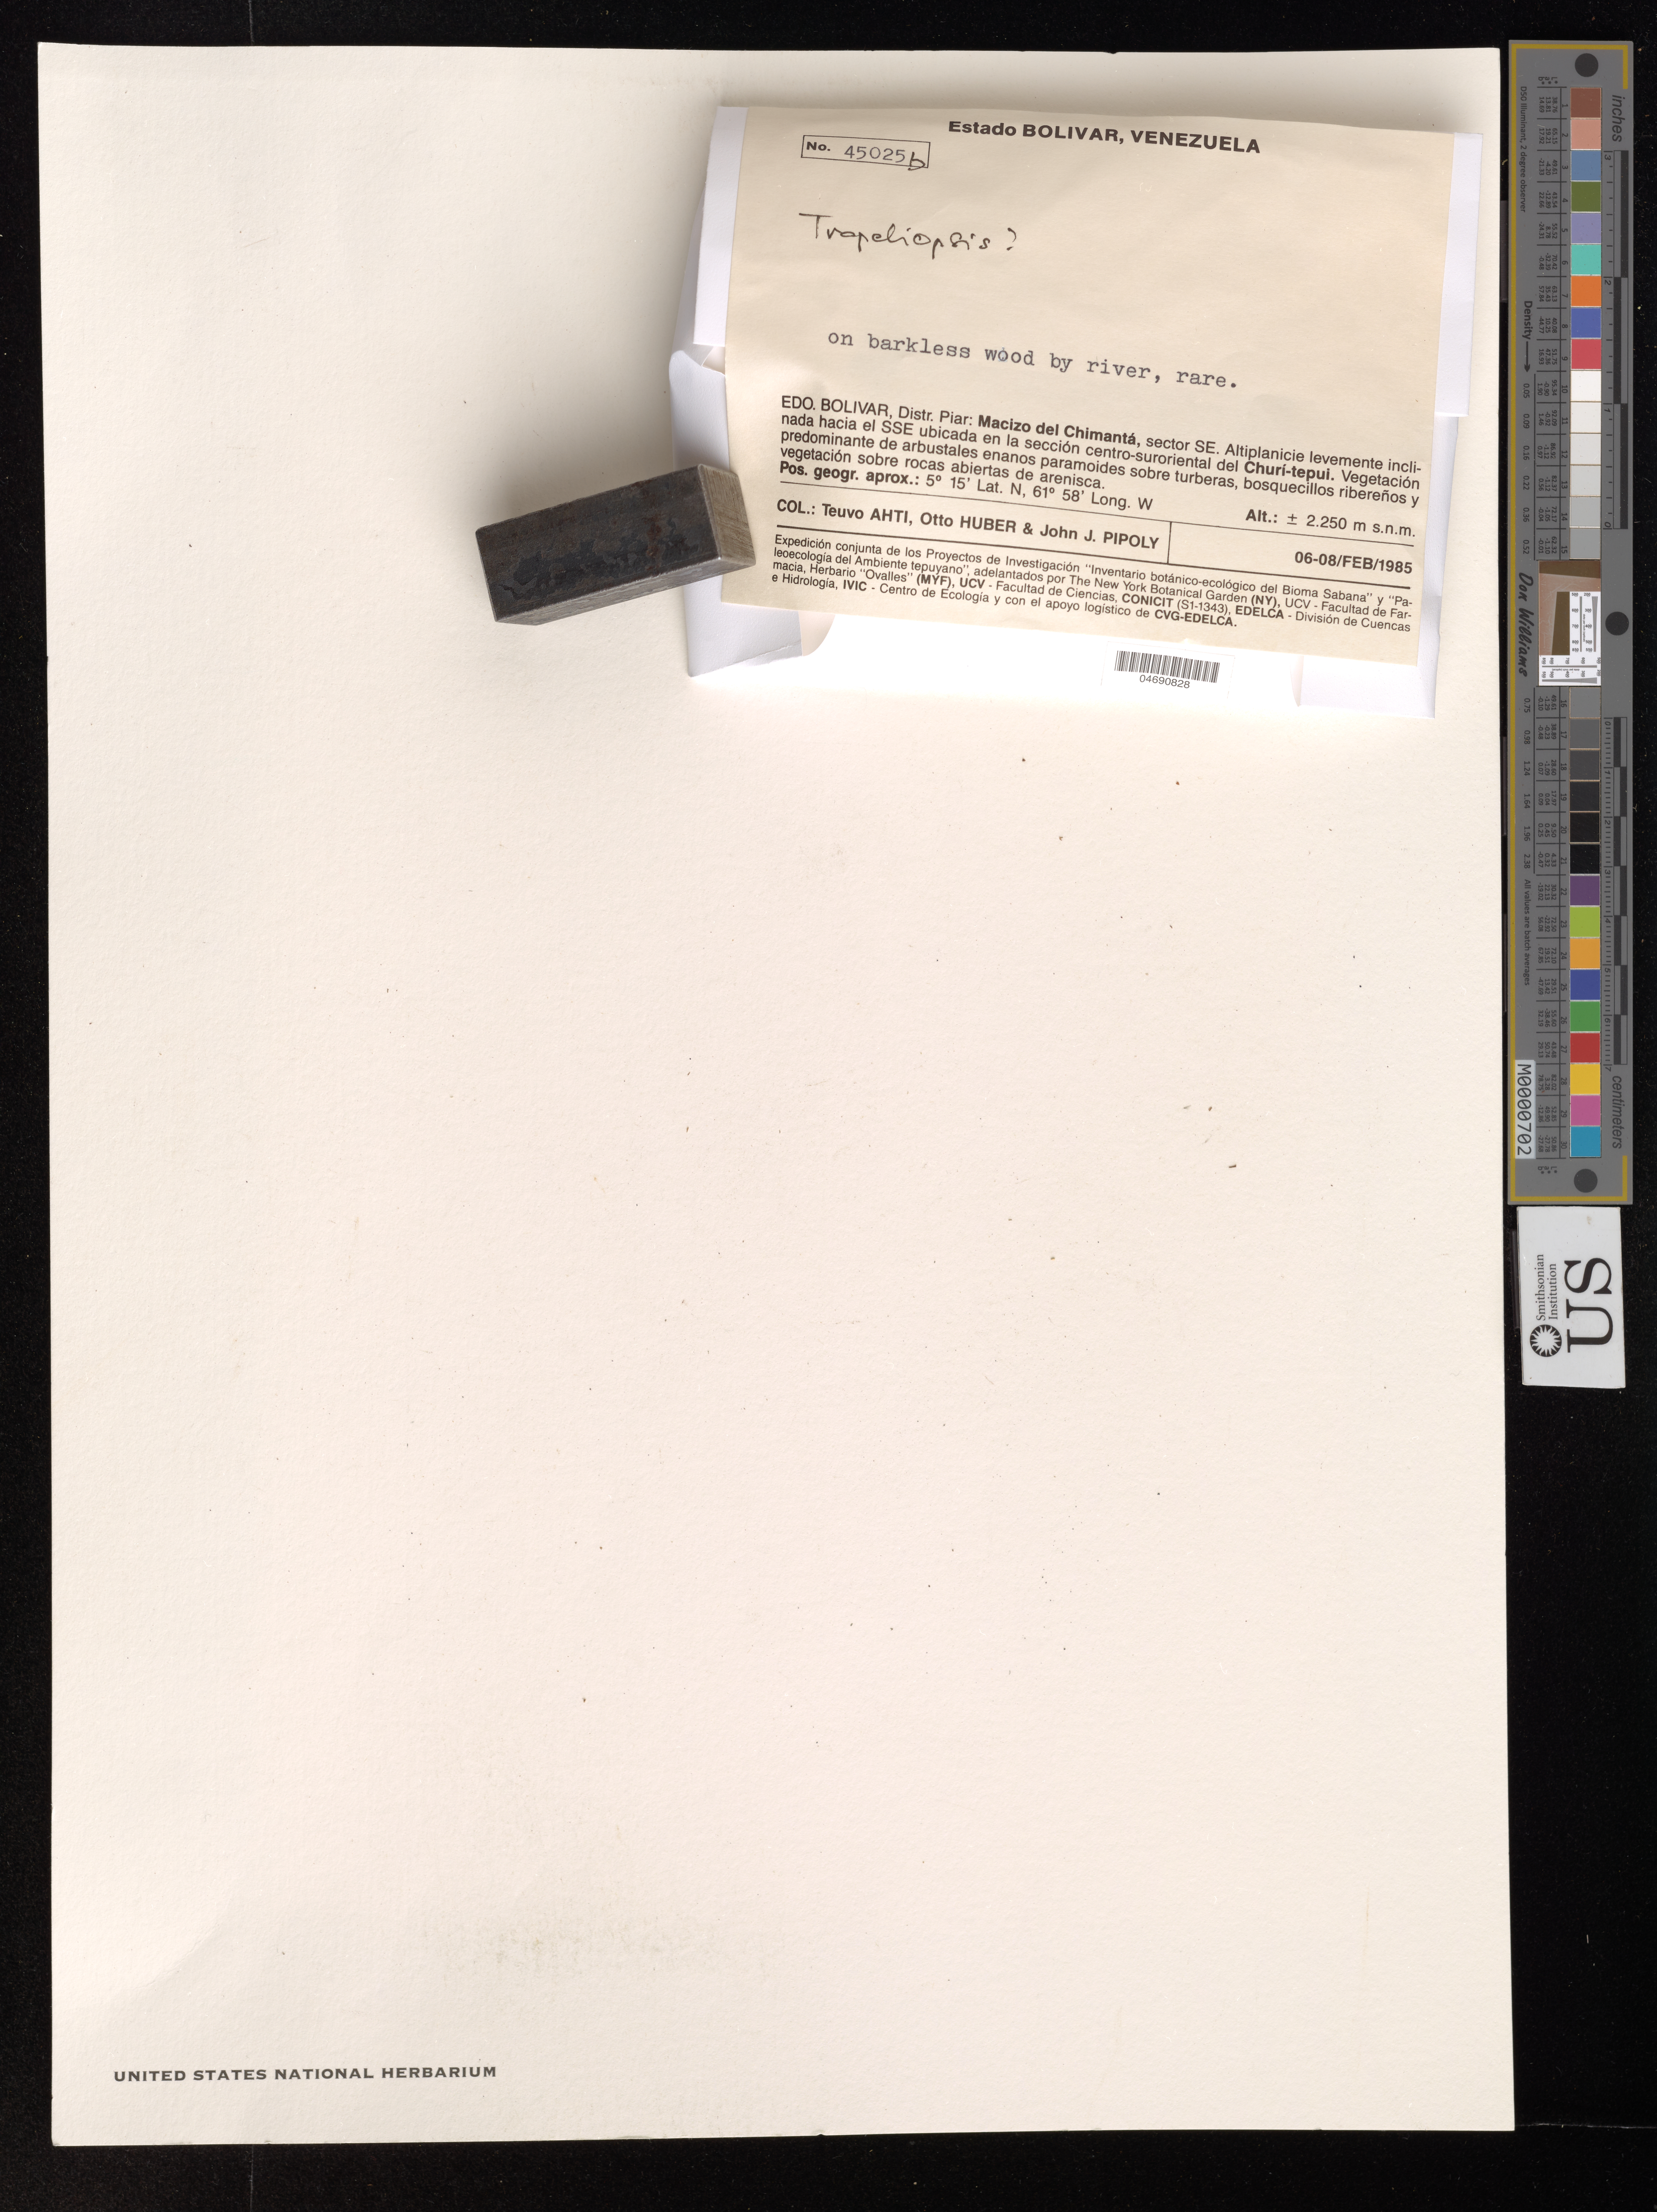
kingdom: Fungi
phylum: Ascomycota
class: Lecanoromycetes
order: Baeomycetales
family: Trapeliaceae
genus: Trapeliopsis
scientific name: Trapeliopsis sp.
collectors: T. T. Ahti, O. Huber & J. J. Pipoly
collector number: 45025b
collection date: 1985-02-06/1985-02-08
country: Venezuela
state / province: Bolivar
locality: Distr. Piar: Macizo del Chimantá, sector SE. Altiplanicie levemente inlinada hacia el SSE ubicada en la sección centro-suroriental del Churí-tepui.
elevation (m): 2.25